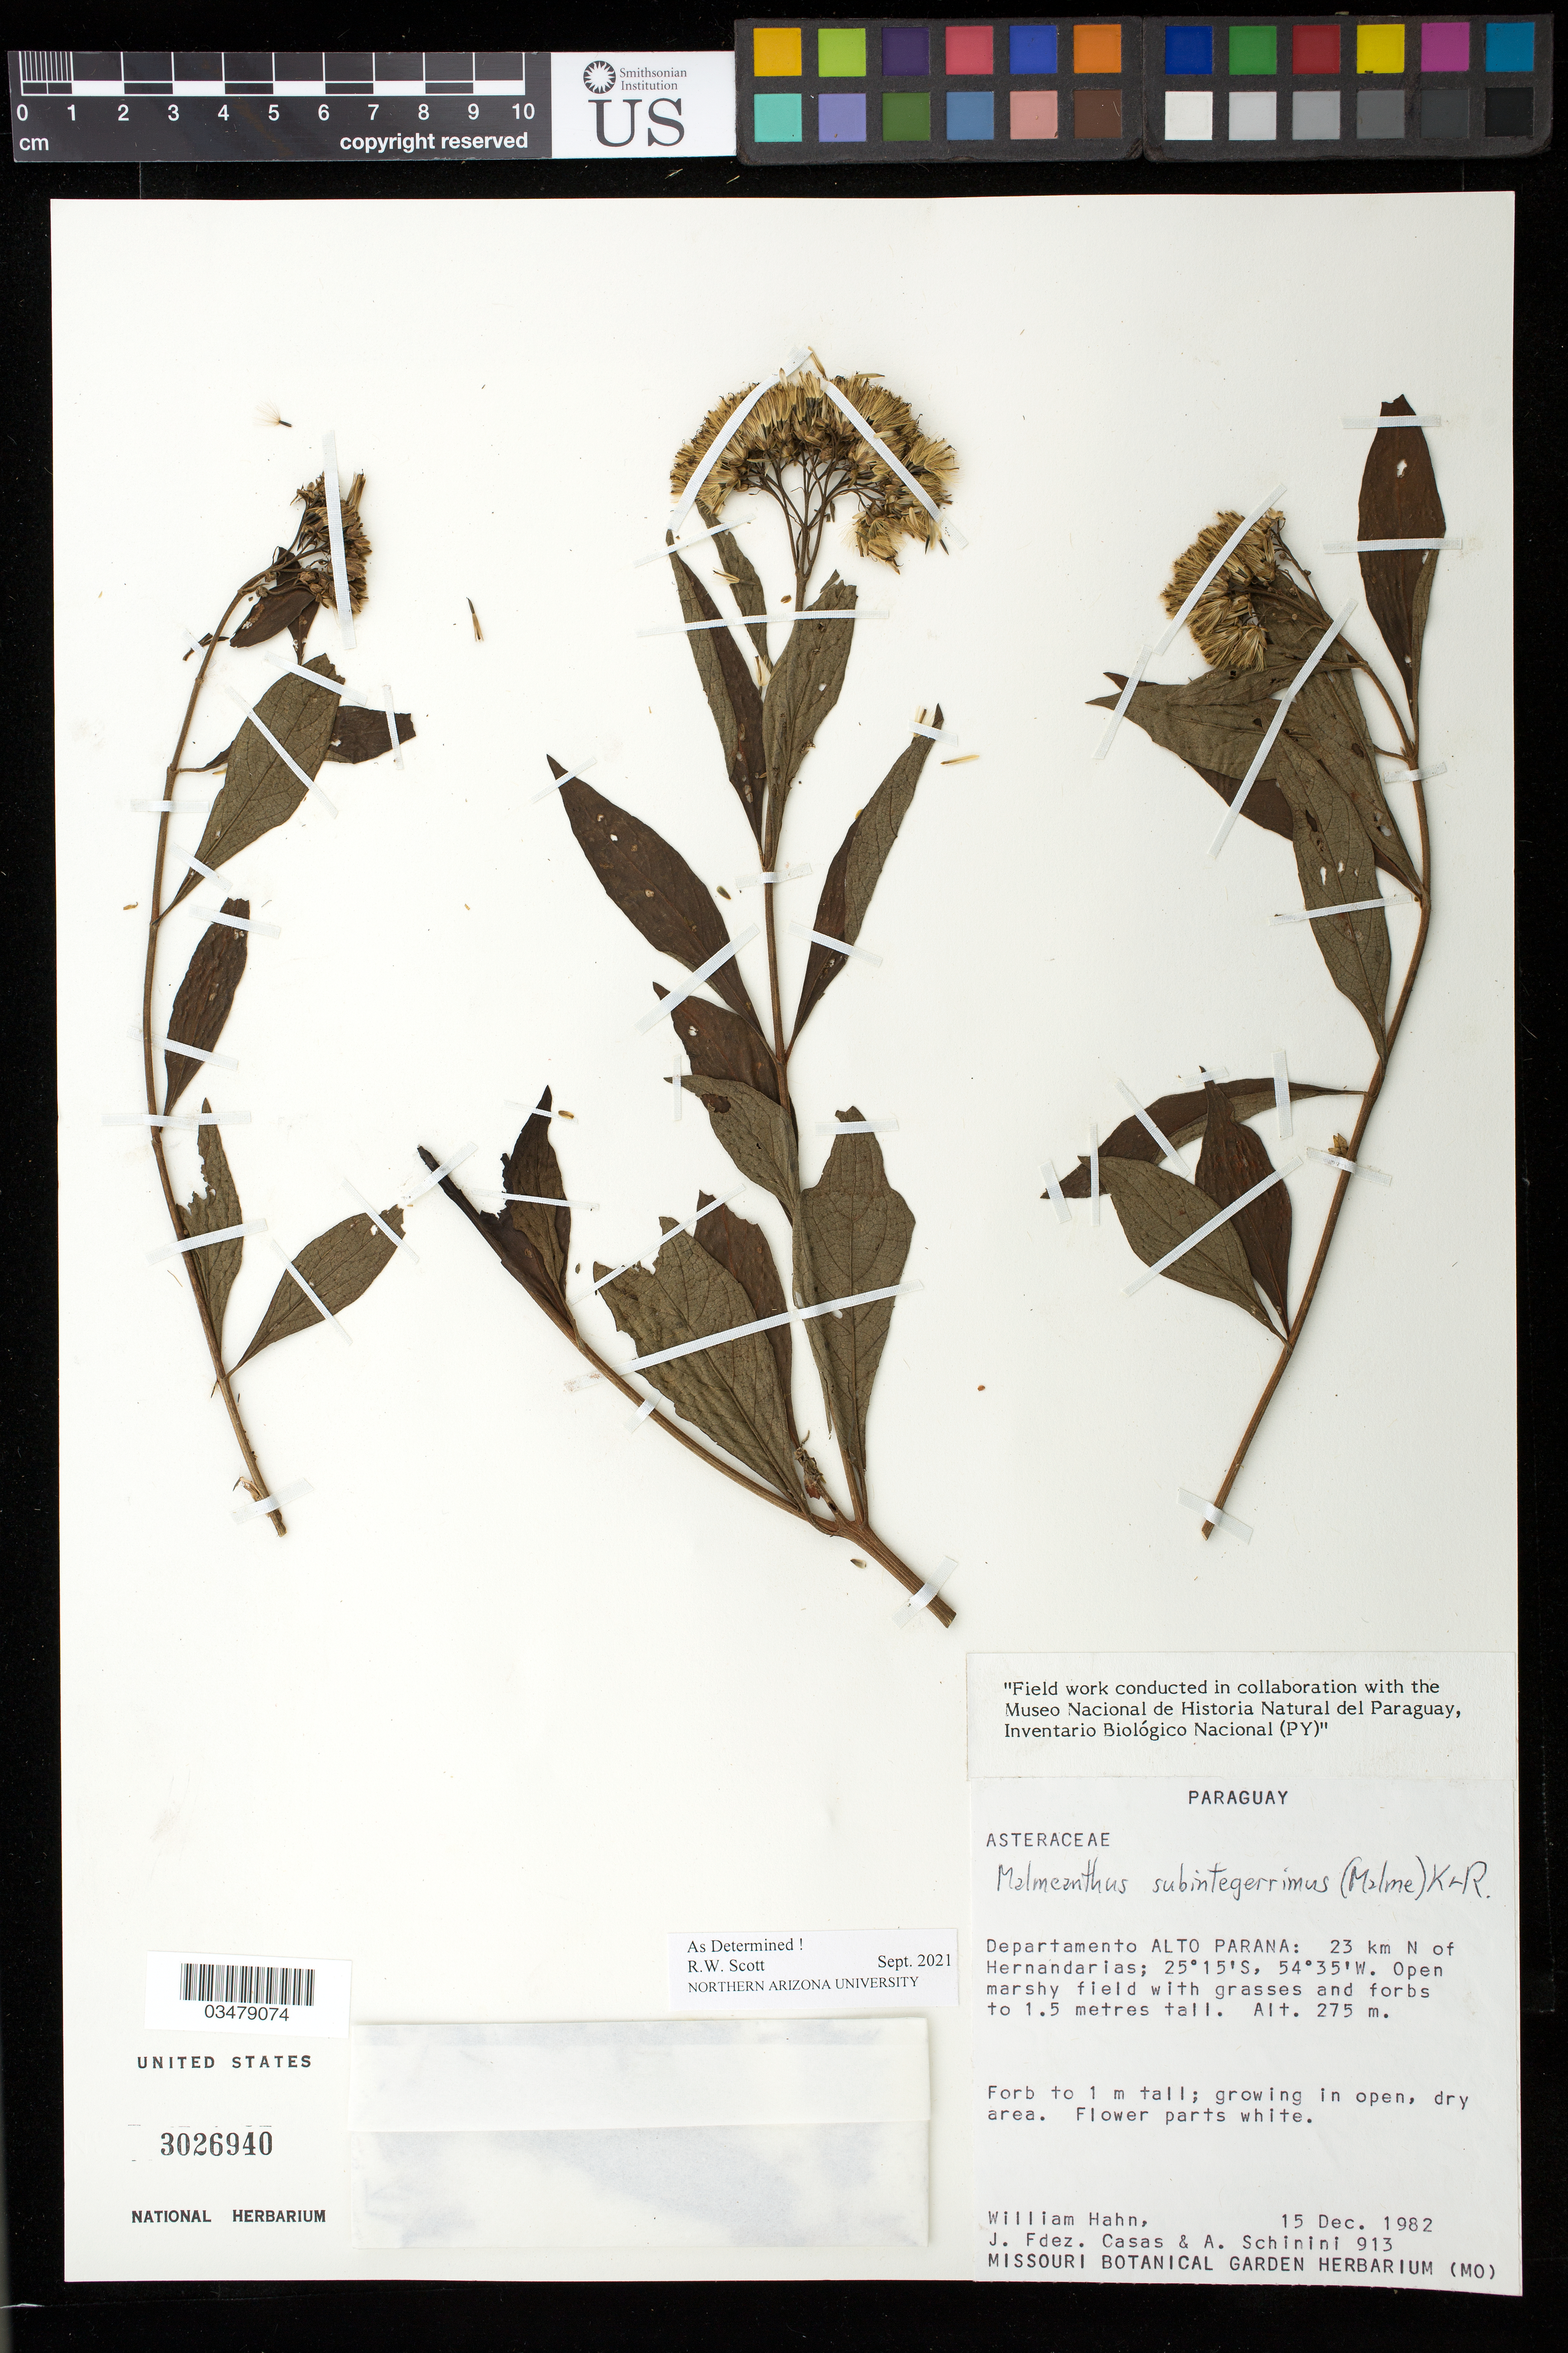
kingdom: Plantae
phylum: Tracheophyta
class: Magnoliopsida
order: Asterales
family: Asteraceae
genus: Malmeanthus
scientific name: Malmeanthus subintegerrimus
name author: (Malme) R.M. King & H. Rob.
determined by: Scott, R. W.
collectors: W. Hahn, J. Casas & A. Schinini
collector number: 913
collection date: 1982-12-15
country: Paraguay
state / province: Alto Parana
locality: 23 km N of Hernandarias.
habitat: Growing in open, dry area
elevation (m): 275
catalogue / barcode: US 3026940